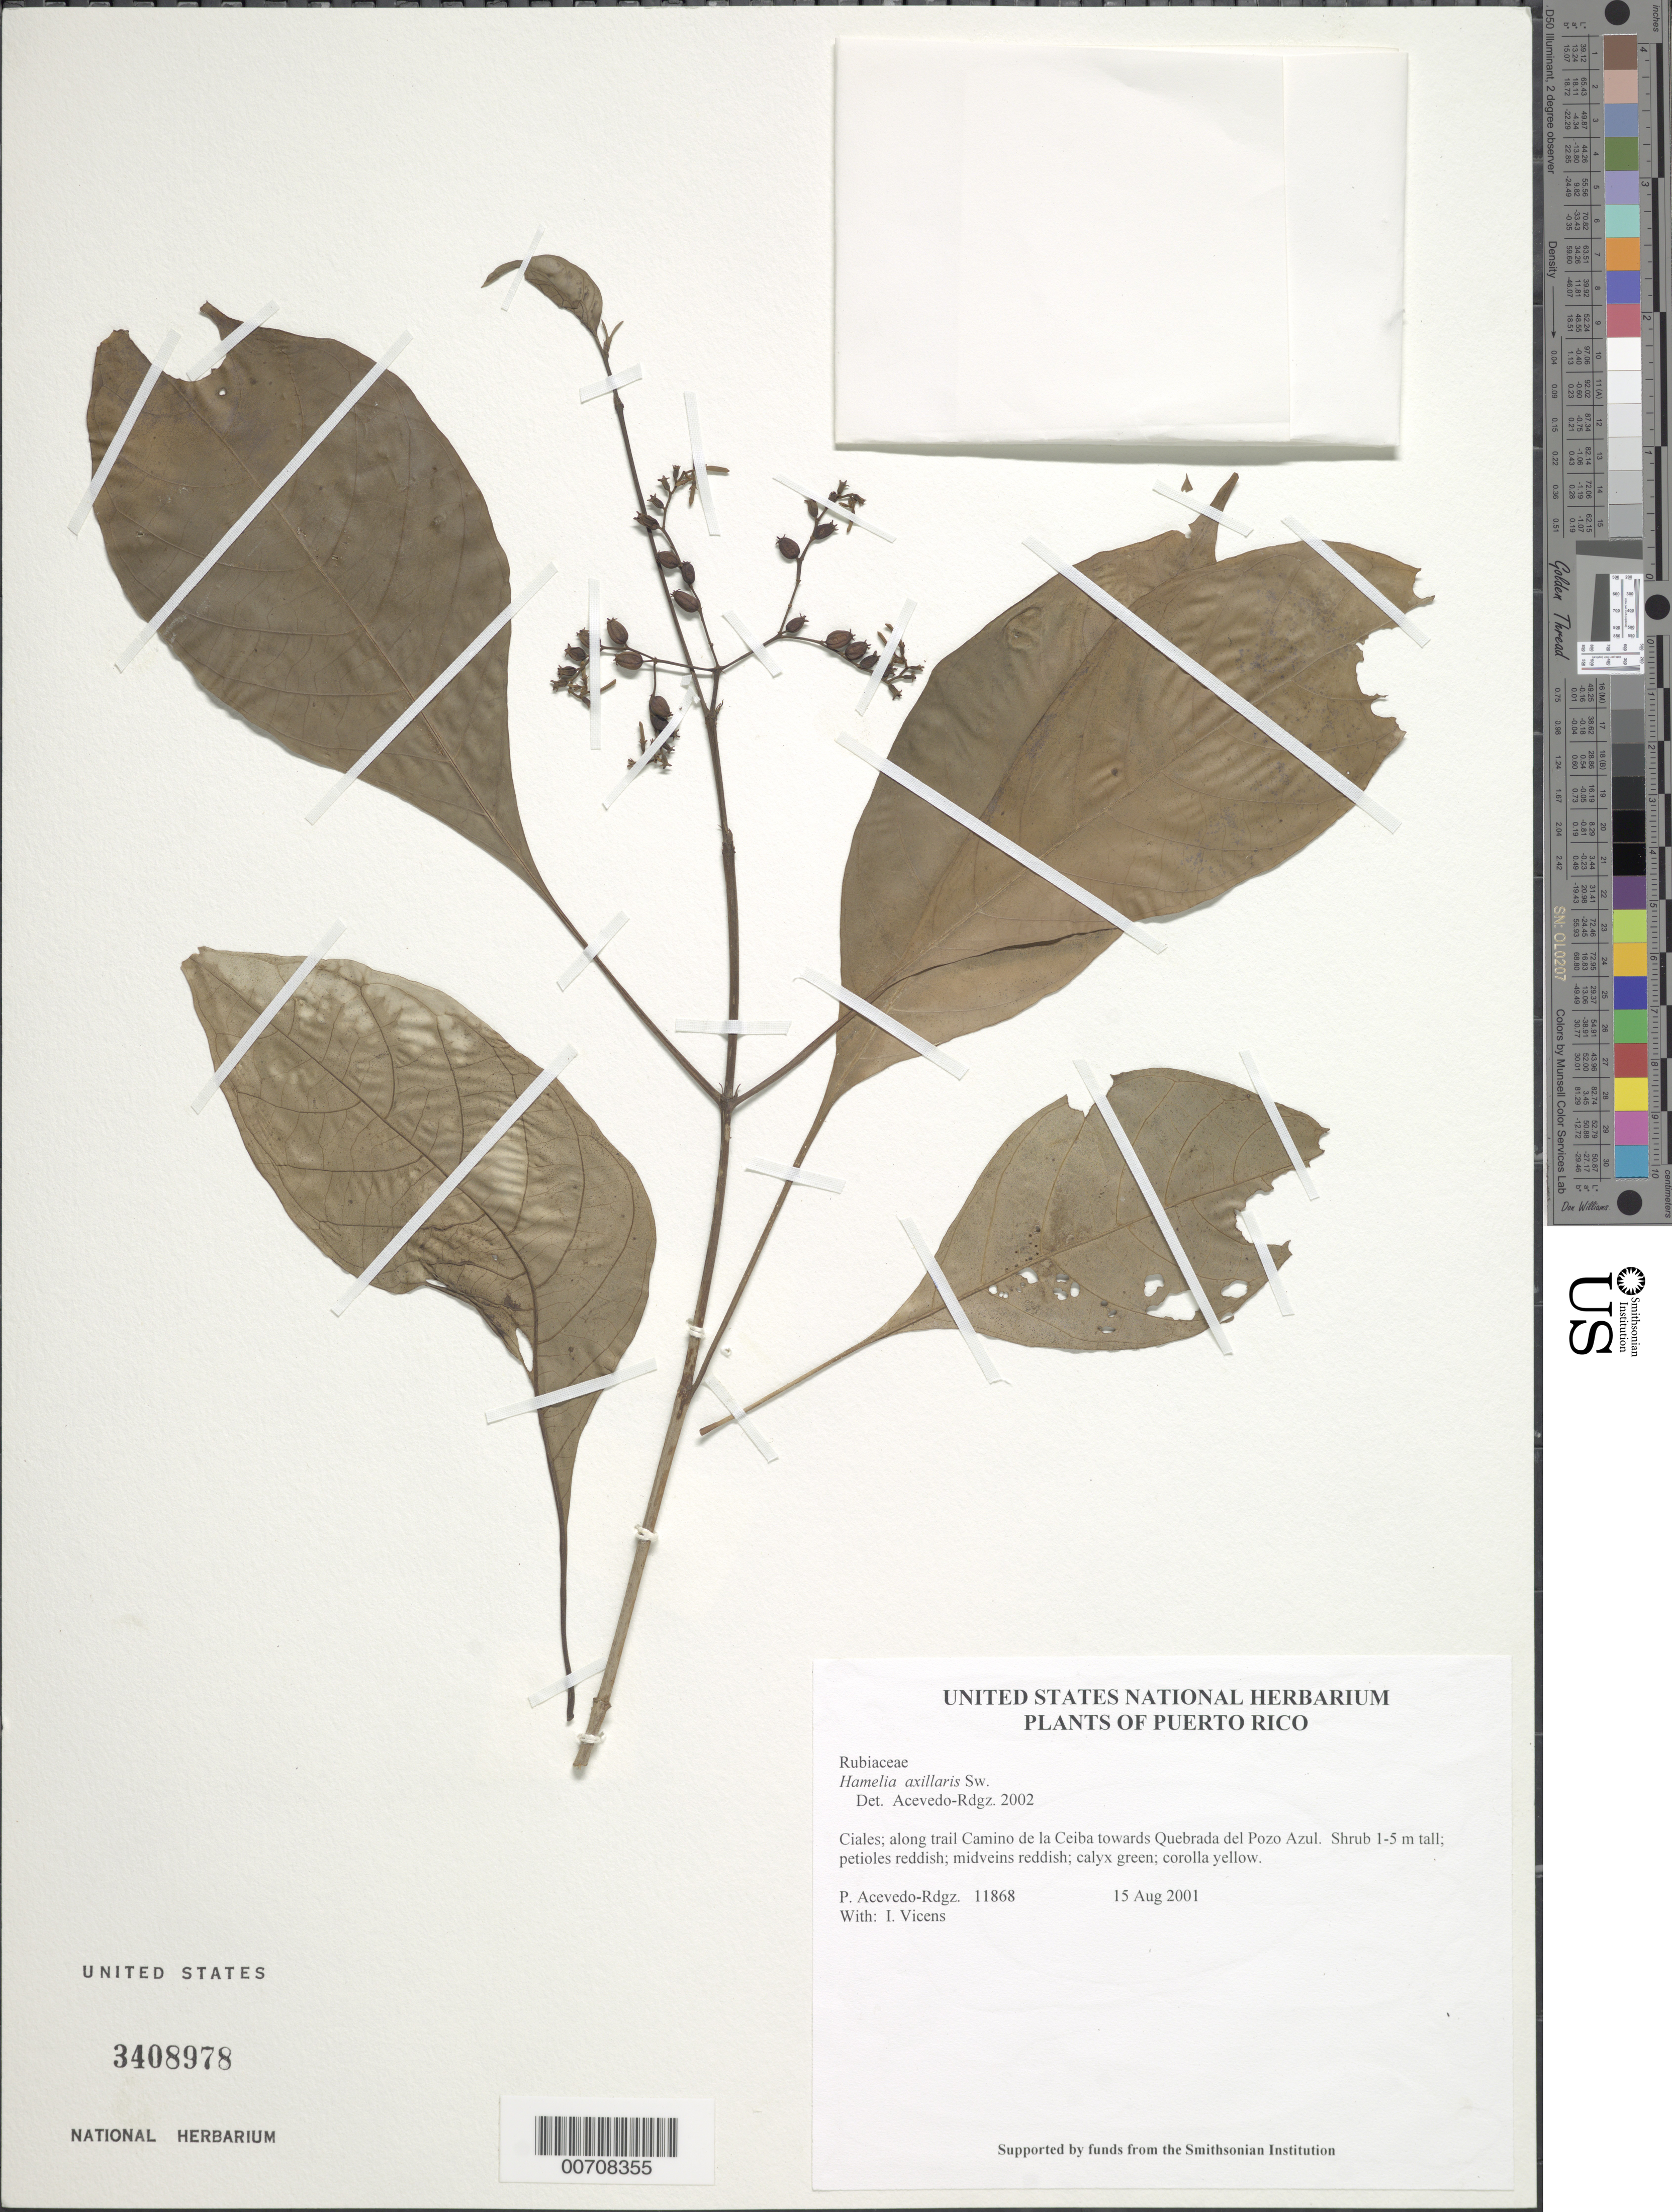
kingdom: Plantae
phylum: Tracheophyta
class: Magnoliopsida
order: Gentianales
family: Rubiaceae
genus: Hamelia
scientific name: Hamelia axillaris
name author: Sw.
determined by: Acevedo-Rodríguez, P., (BOT), Smithsonian Institution - National Museum of Natural History (UNITED STATES)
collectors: P. Acevedo-Rodr. & I. Vicens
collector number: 11868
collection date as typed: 15 Aug 2001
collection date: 2001-08-15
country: Puerto Rico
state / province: Ciales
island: Puerto Rico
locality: Ciales; along trail Camino de la Ceiba towards Quebrada del Pozo Azul.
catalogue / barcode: US 3408978